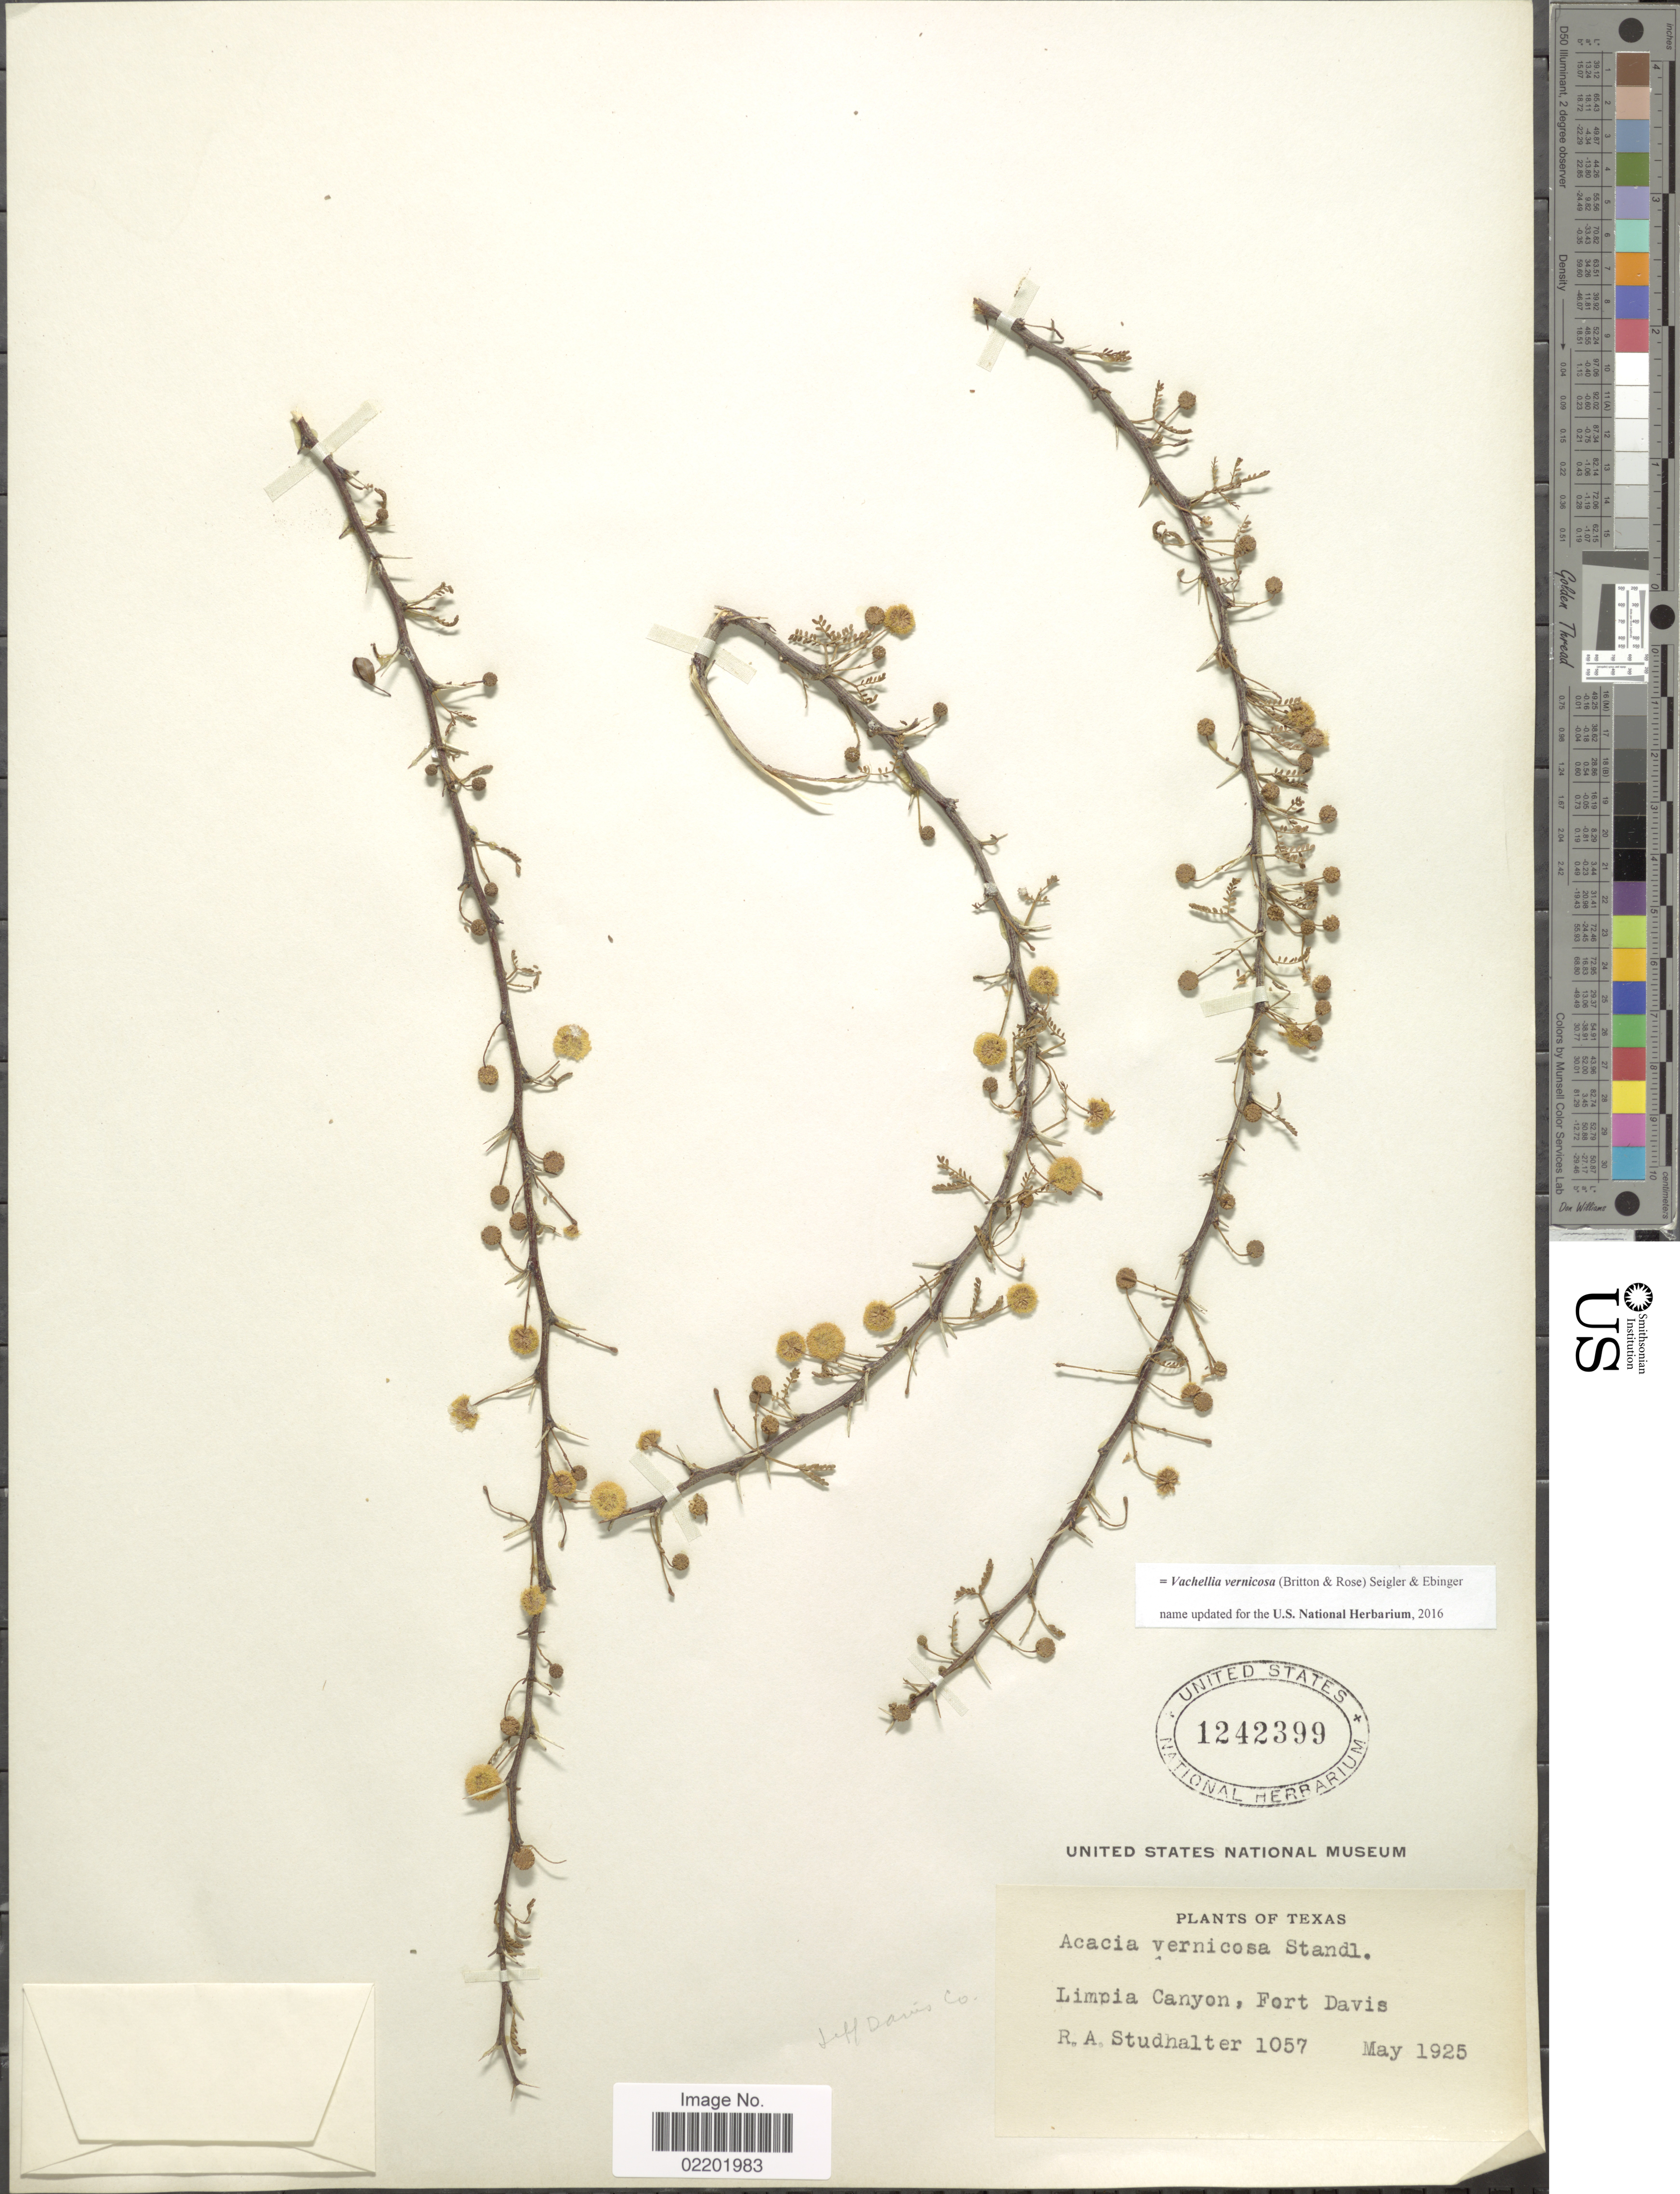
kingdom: Plantae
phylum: Tracheophyta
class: Magnoliopsida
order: Fabales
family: Fabaceae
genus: Vachellia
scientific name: Vachellia vernicosa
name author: (Britton & Rose) Seigler & Ebinger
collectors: R. Studhalter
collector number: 1057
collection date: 1925-05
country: United States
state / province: Texas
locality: Limpia Canyon, Fort Davis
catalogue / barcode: US 1242399